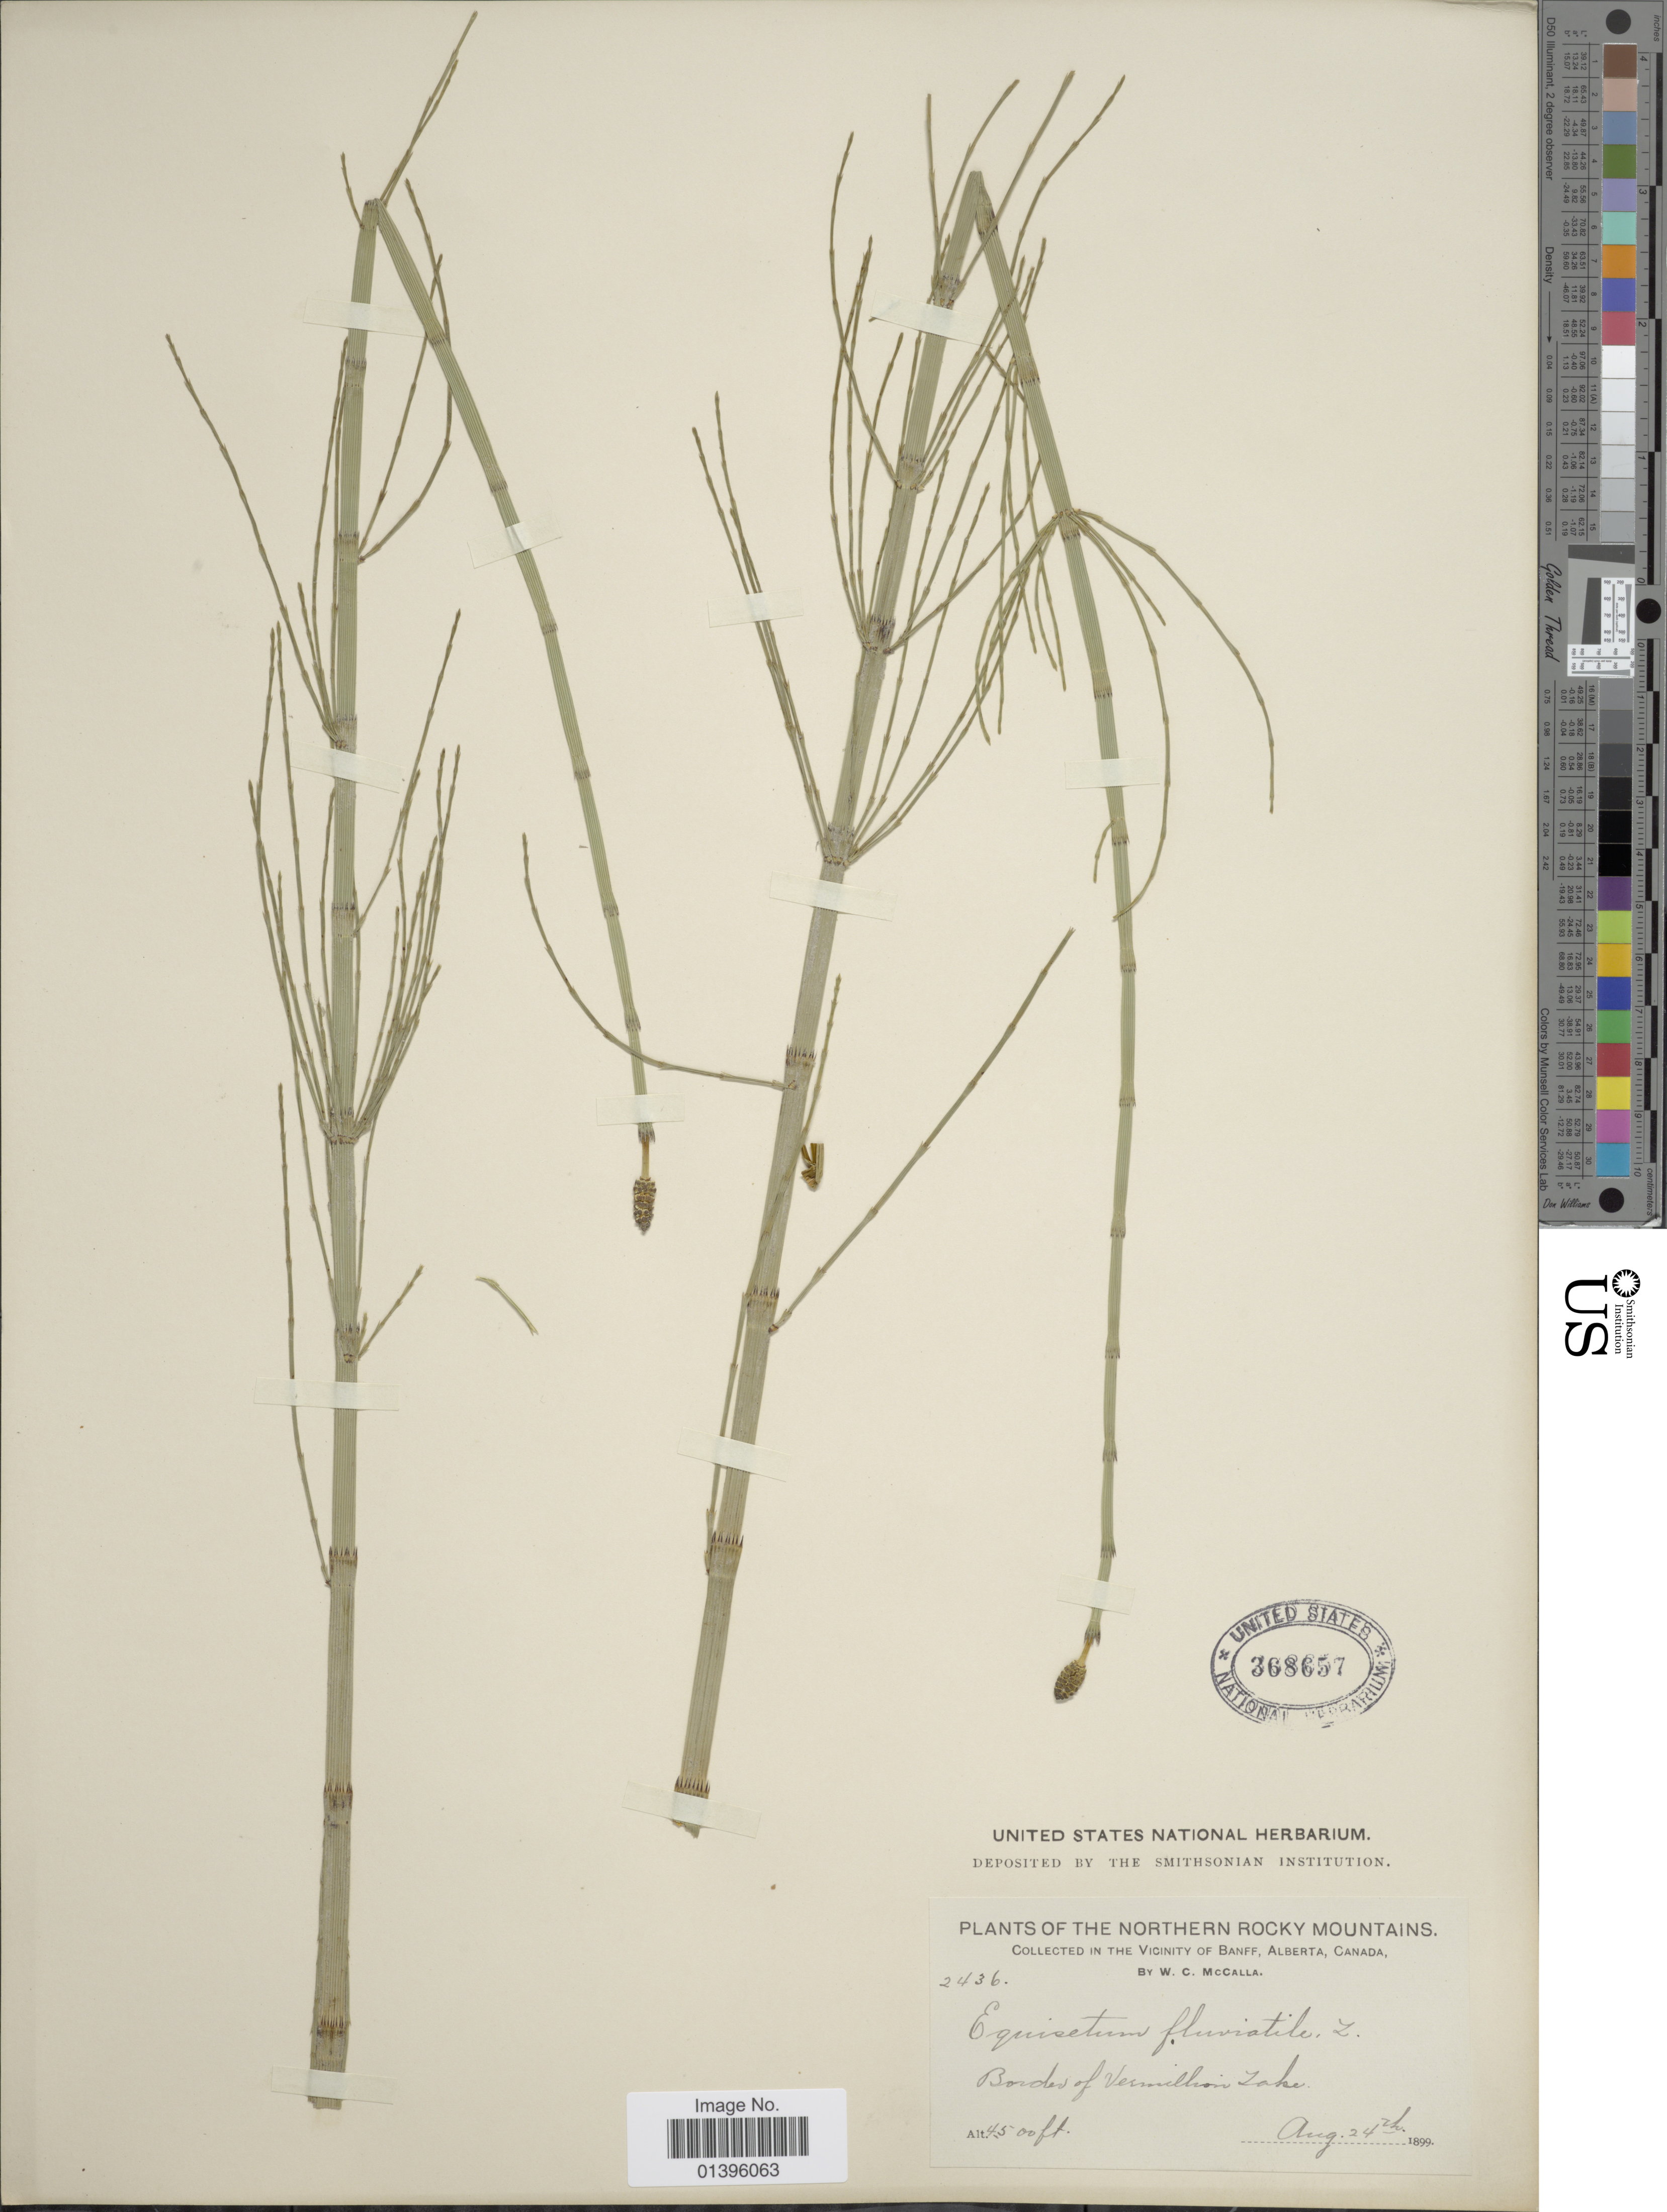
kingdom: Plantae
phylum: Tracheophyta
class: Polypodiopsida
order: Equisetales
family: Equisetaceae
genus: Equisetum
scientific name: Equisetum fluviatile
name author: L.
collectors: W. McCalla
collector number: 2436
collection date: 1899-08-24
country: Canada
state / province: Alberta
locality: In the Vicinity of Banff. Border of Vermillion Lake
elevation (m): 1372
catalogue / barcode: US 368657